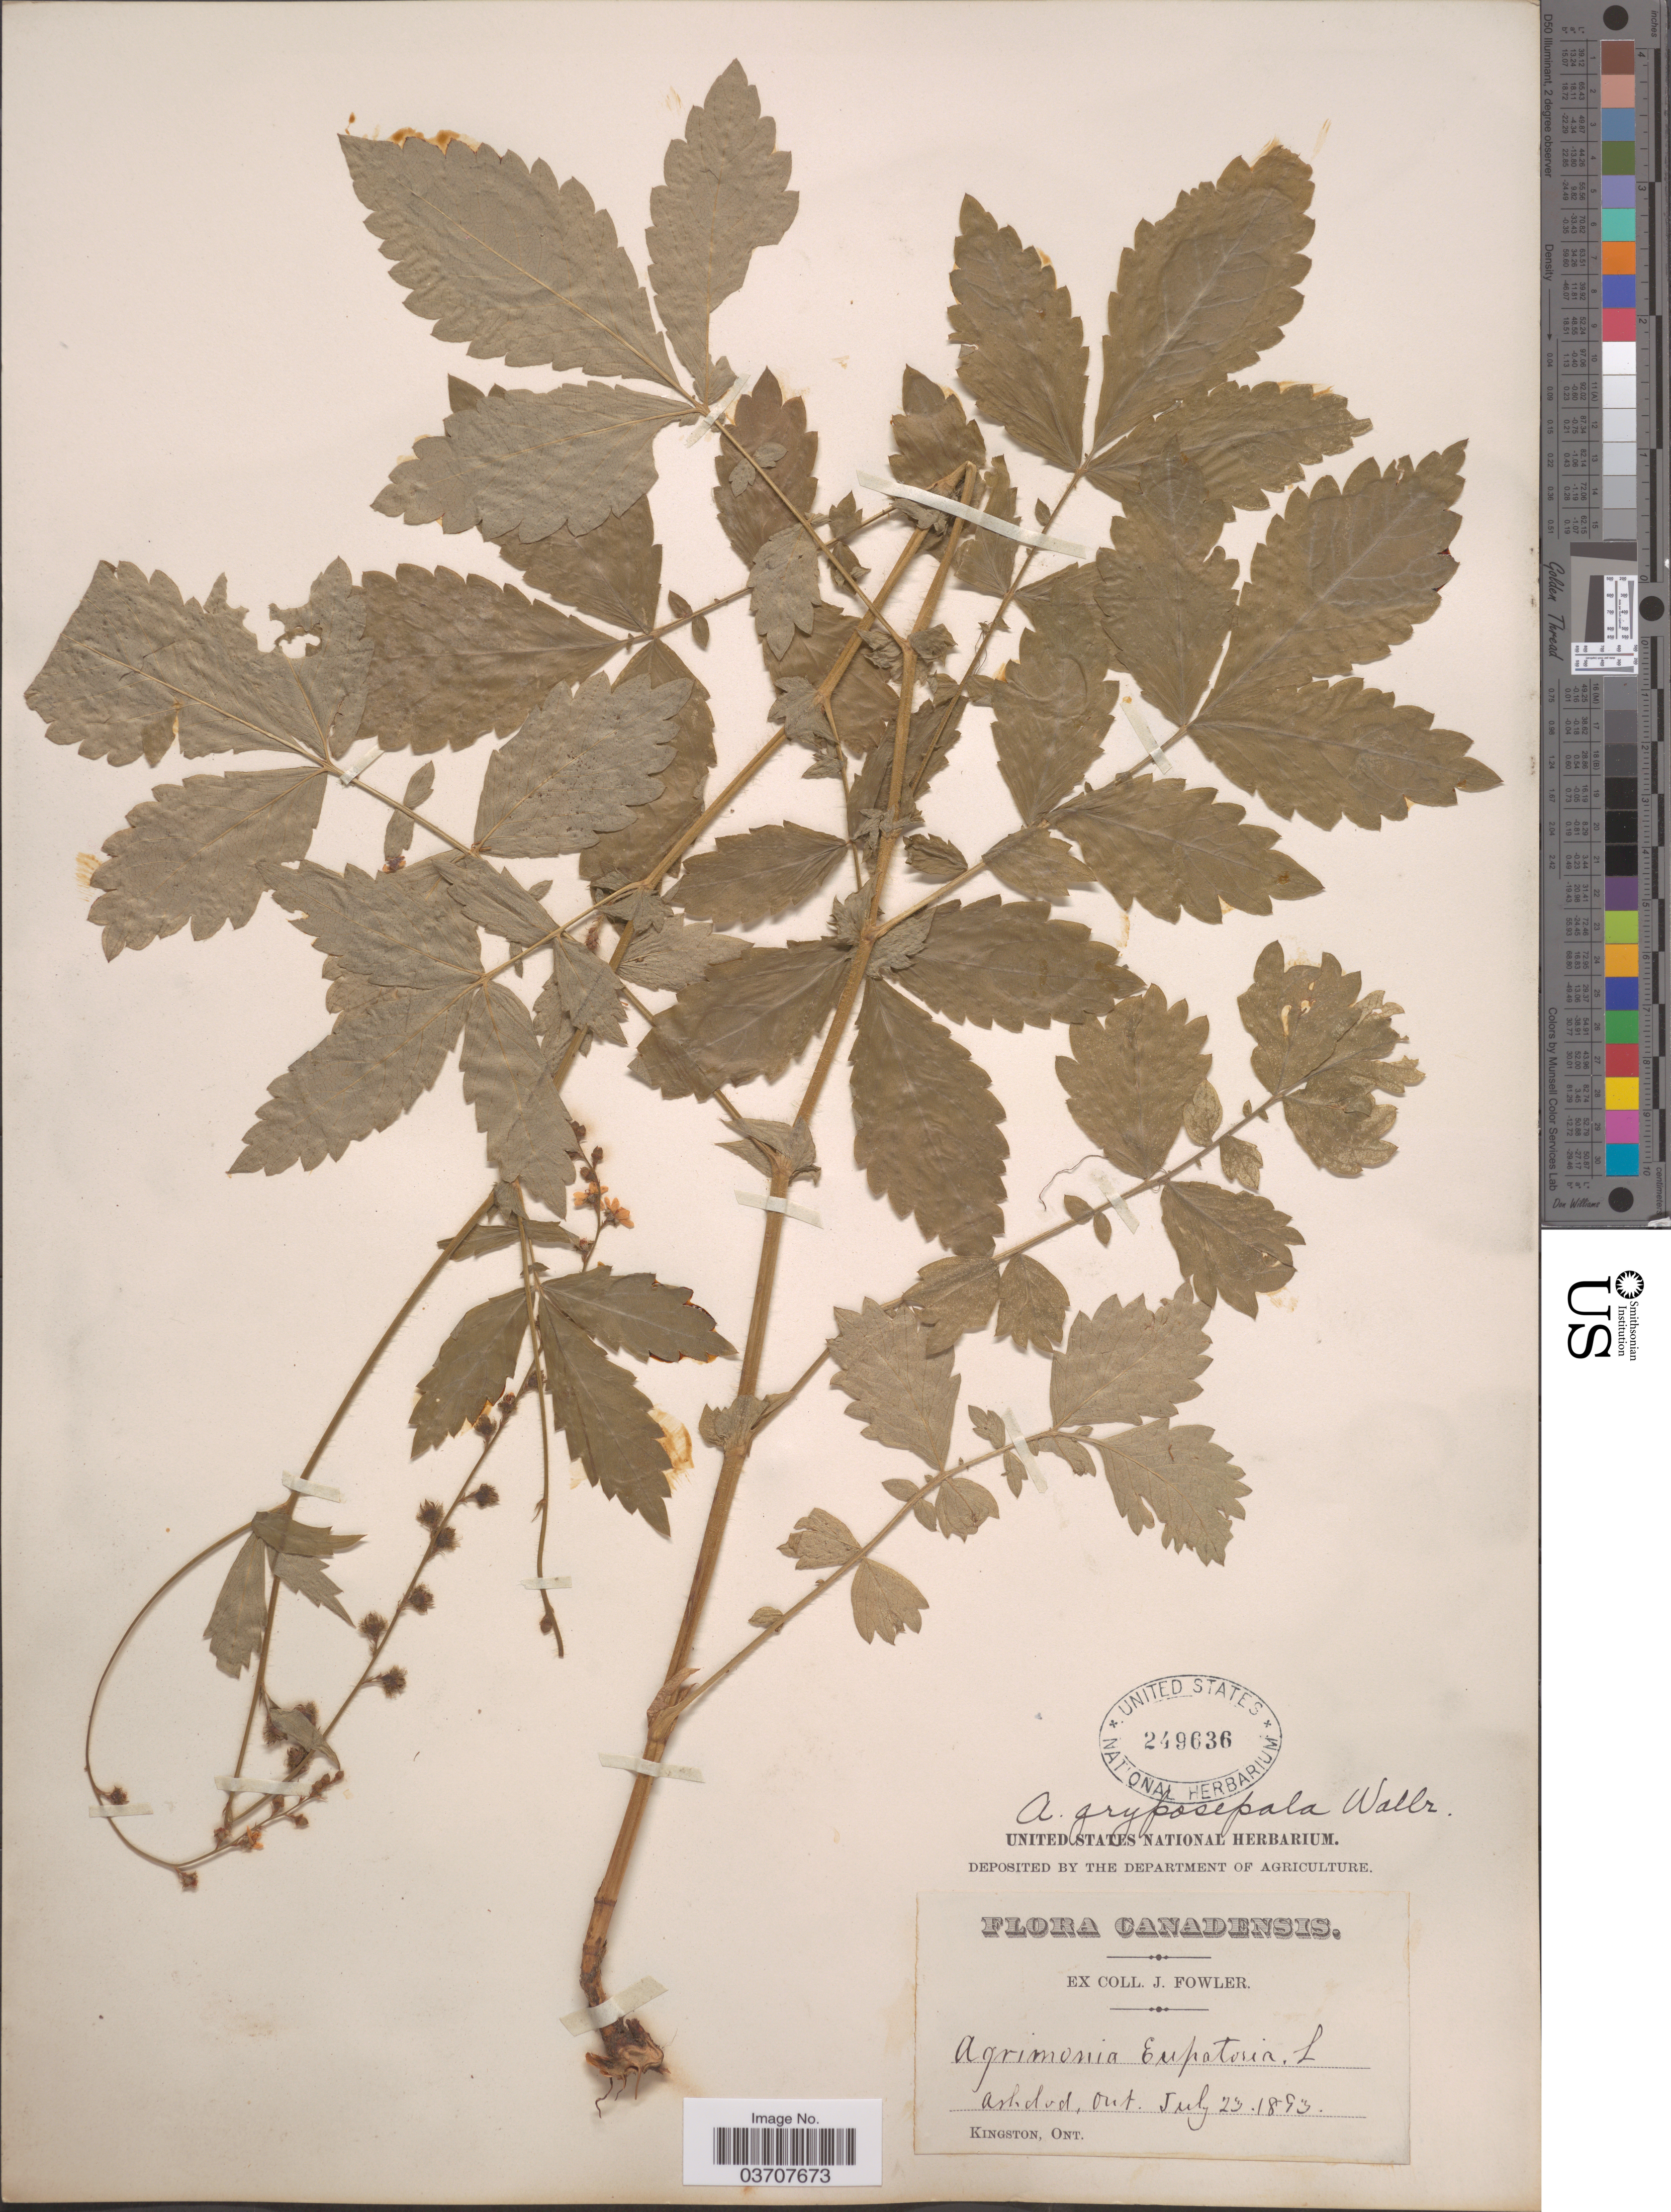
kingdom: Plantae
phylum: Tracheophyta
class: Magnoliopsida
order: Rosales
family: Rosaceae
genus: Agrimonia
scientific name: Agrimonia gryposepala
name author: Wallr.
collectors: J. Fowler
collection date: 1893-07-23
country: Canada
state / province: Ontario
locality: Ashdod.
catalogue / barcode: US 249636